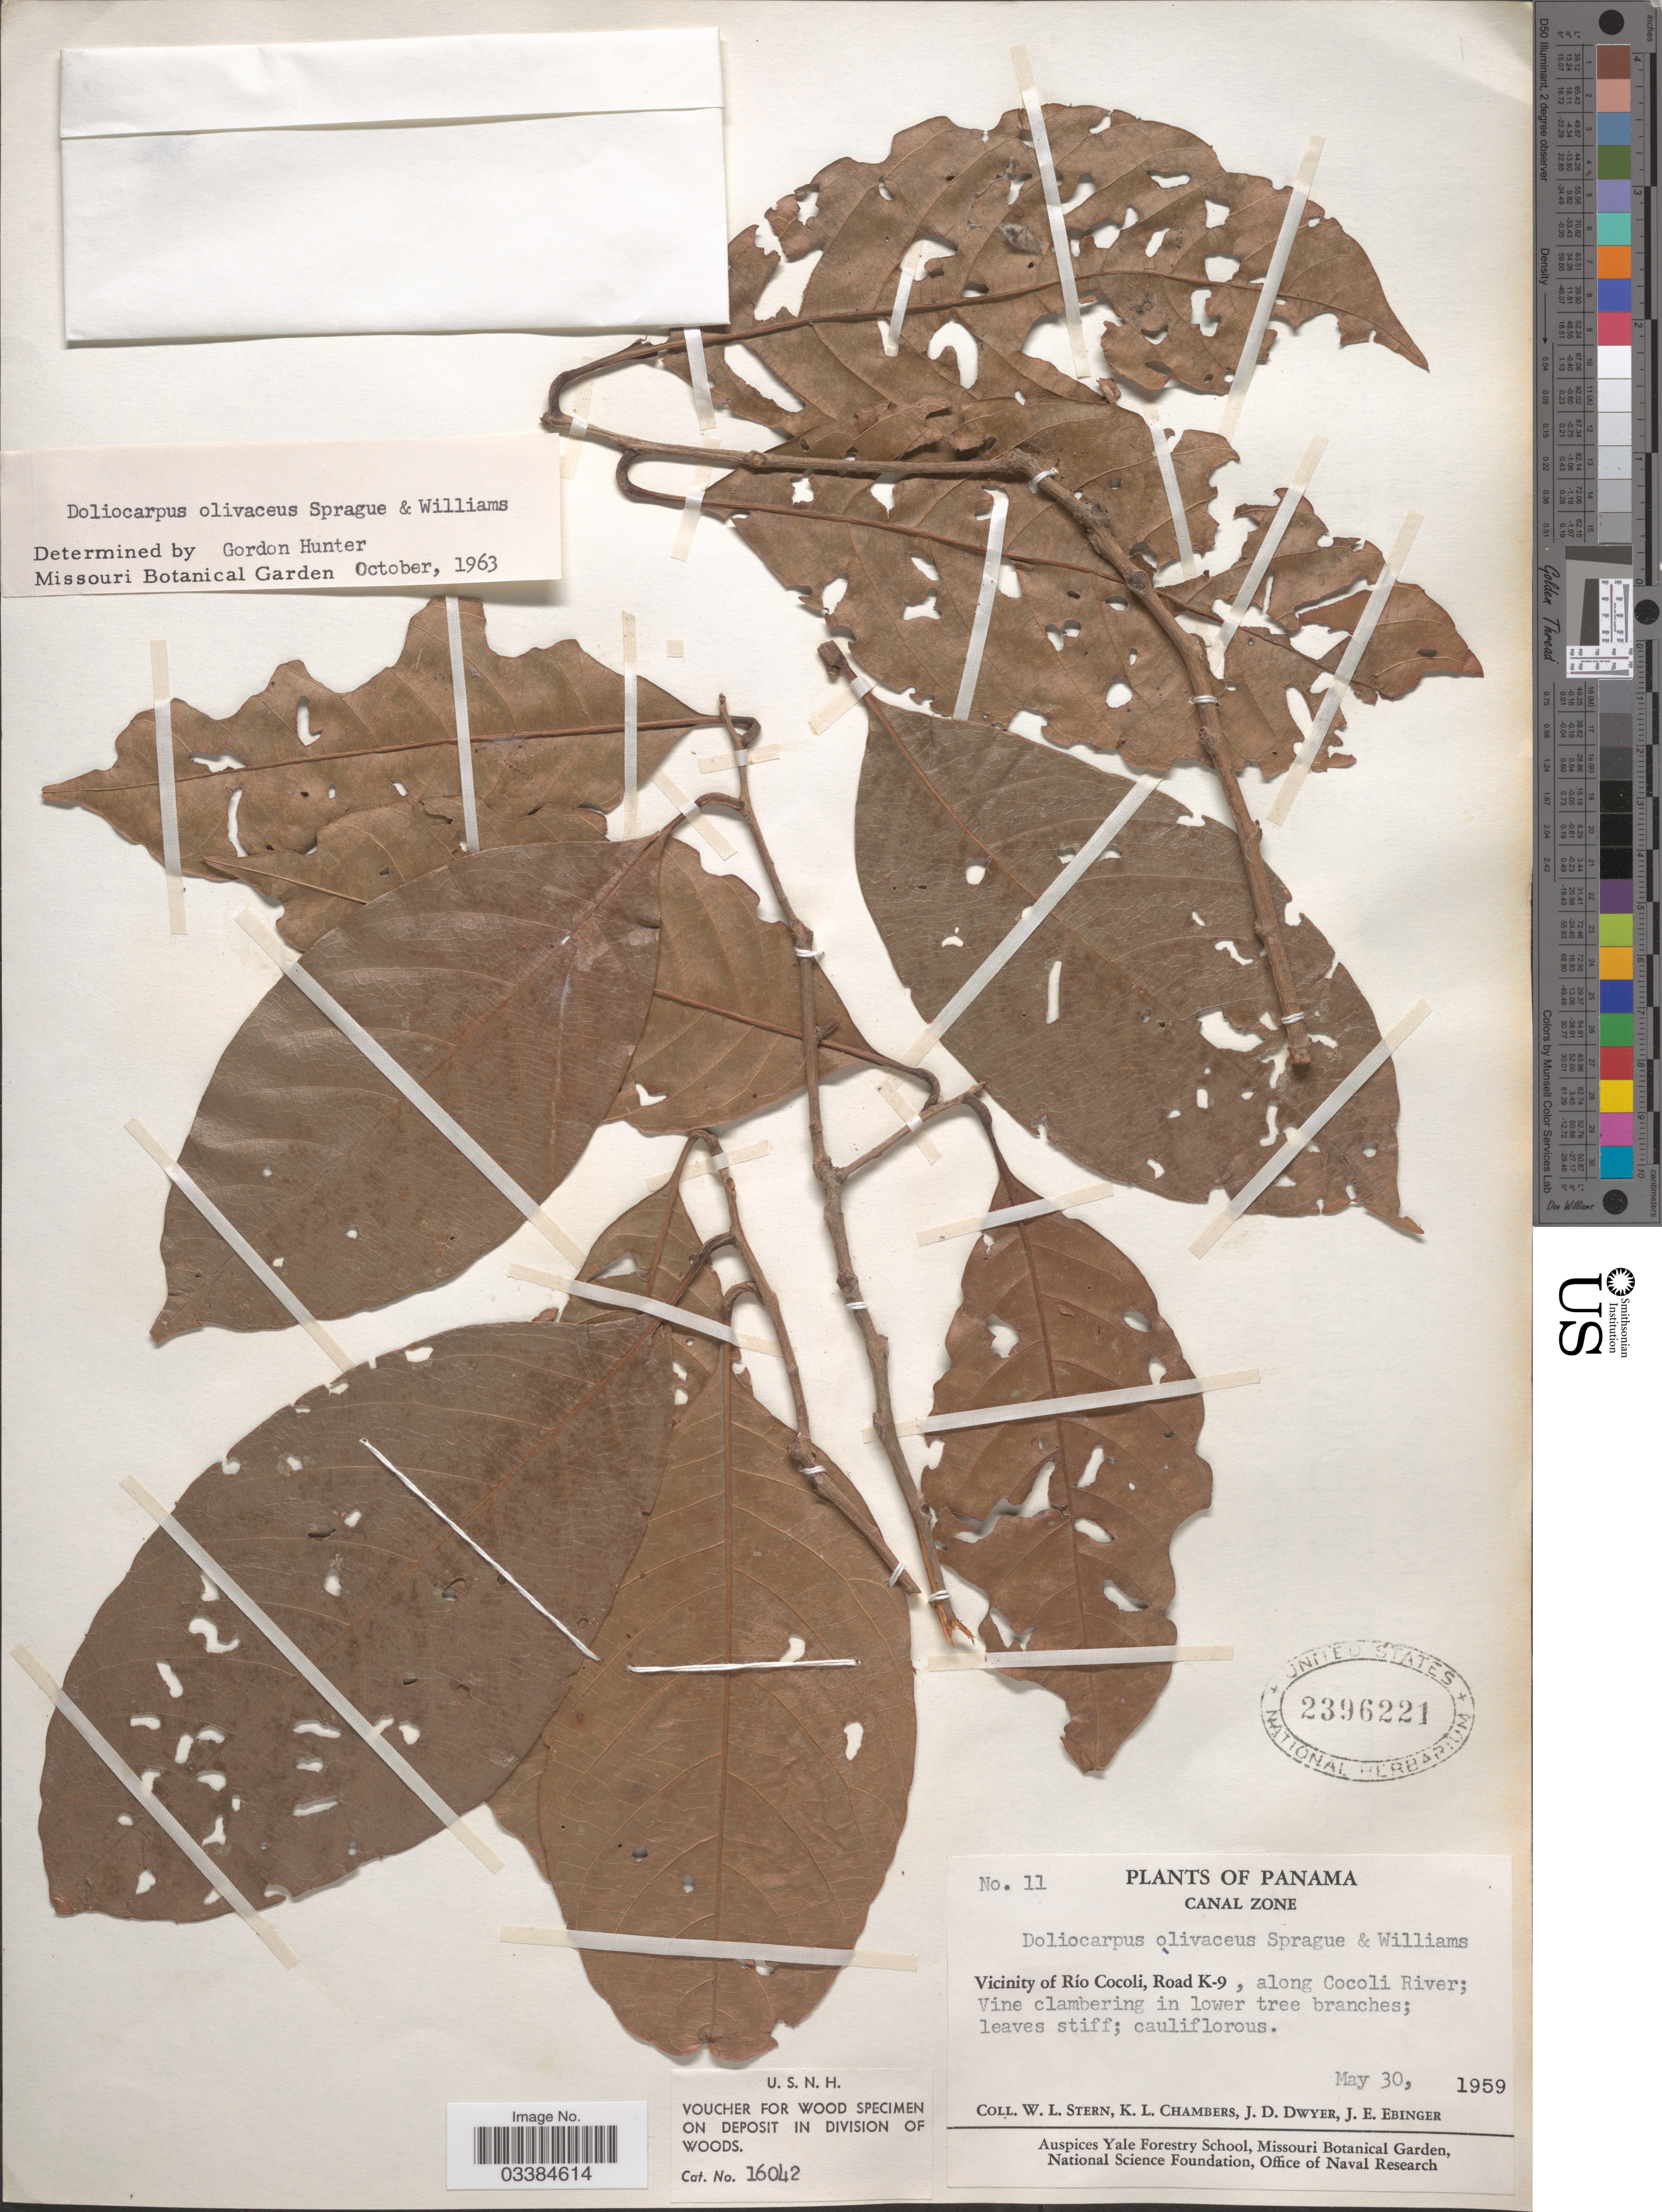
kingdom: Plantae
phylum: Tracheophyta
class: Magnoliopsida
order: Dilleniales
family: Dilleniaceae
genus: Doliocarpus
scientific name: Doliocarpus olivaceus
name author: Sprague & R.O. Williams ex Standl.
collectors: W. L. Stern, K. Chambers, J. D. Dwyer & J. Ebinger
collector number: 11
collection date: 1959-05-30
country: Panama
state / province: Panamá Oeste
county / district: Canal Zone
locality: Vicinity of Río Cocoli, Road K-9, along Cocoli River.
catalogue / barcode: US 2396221